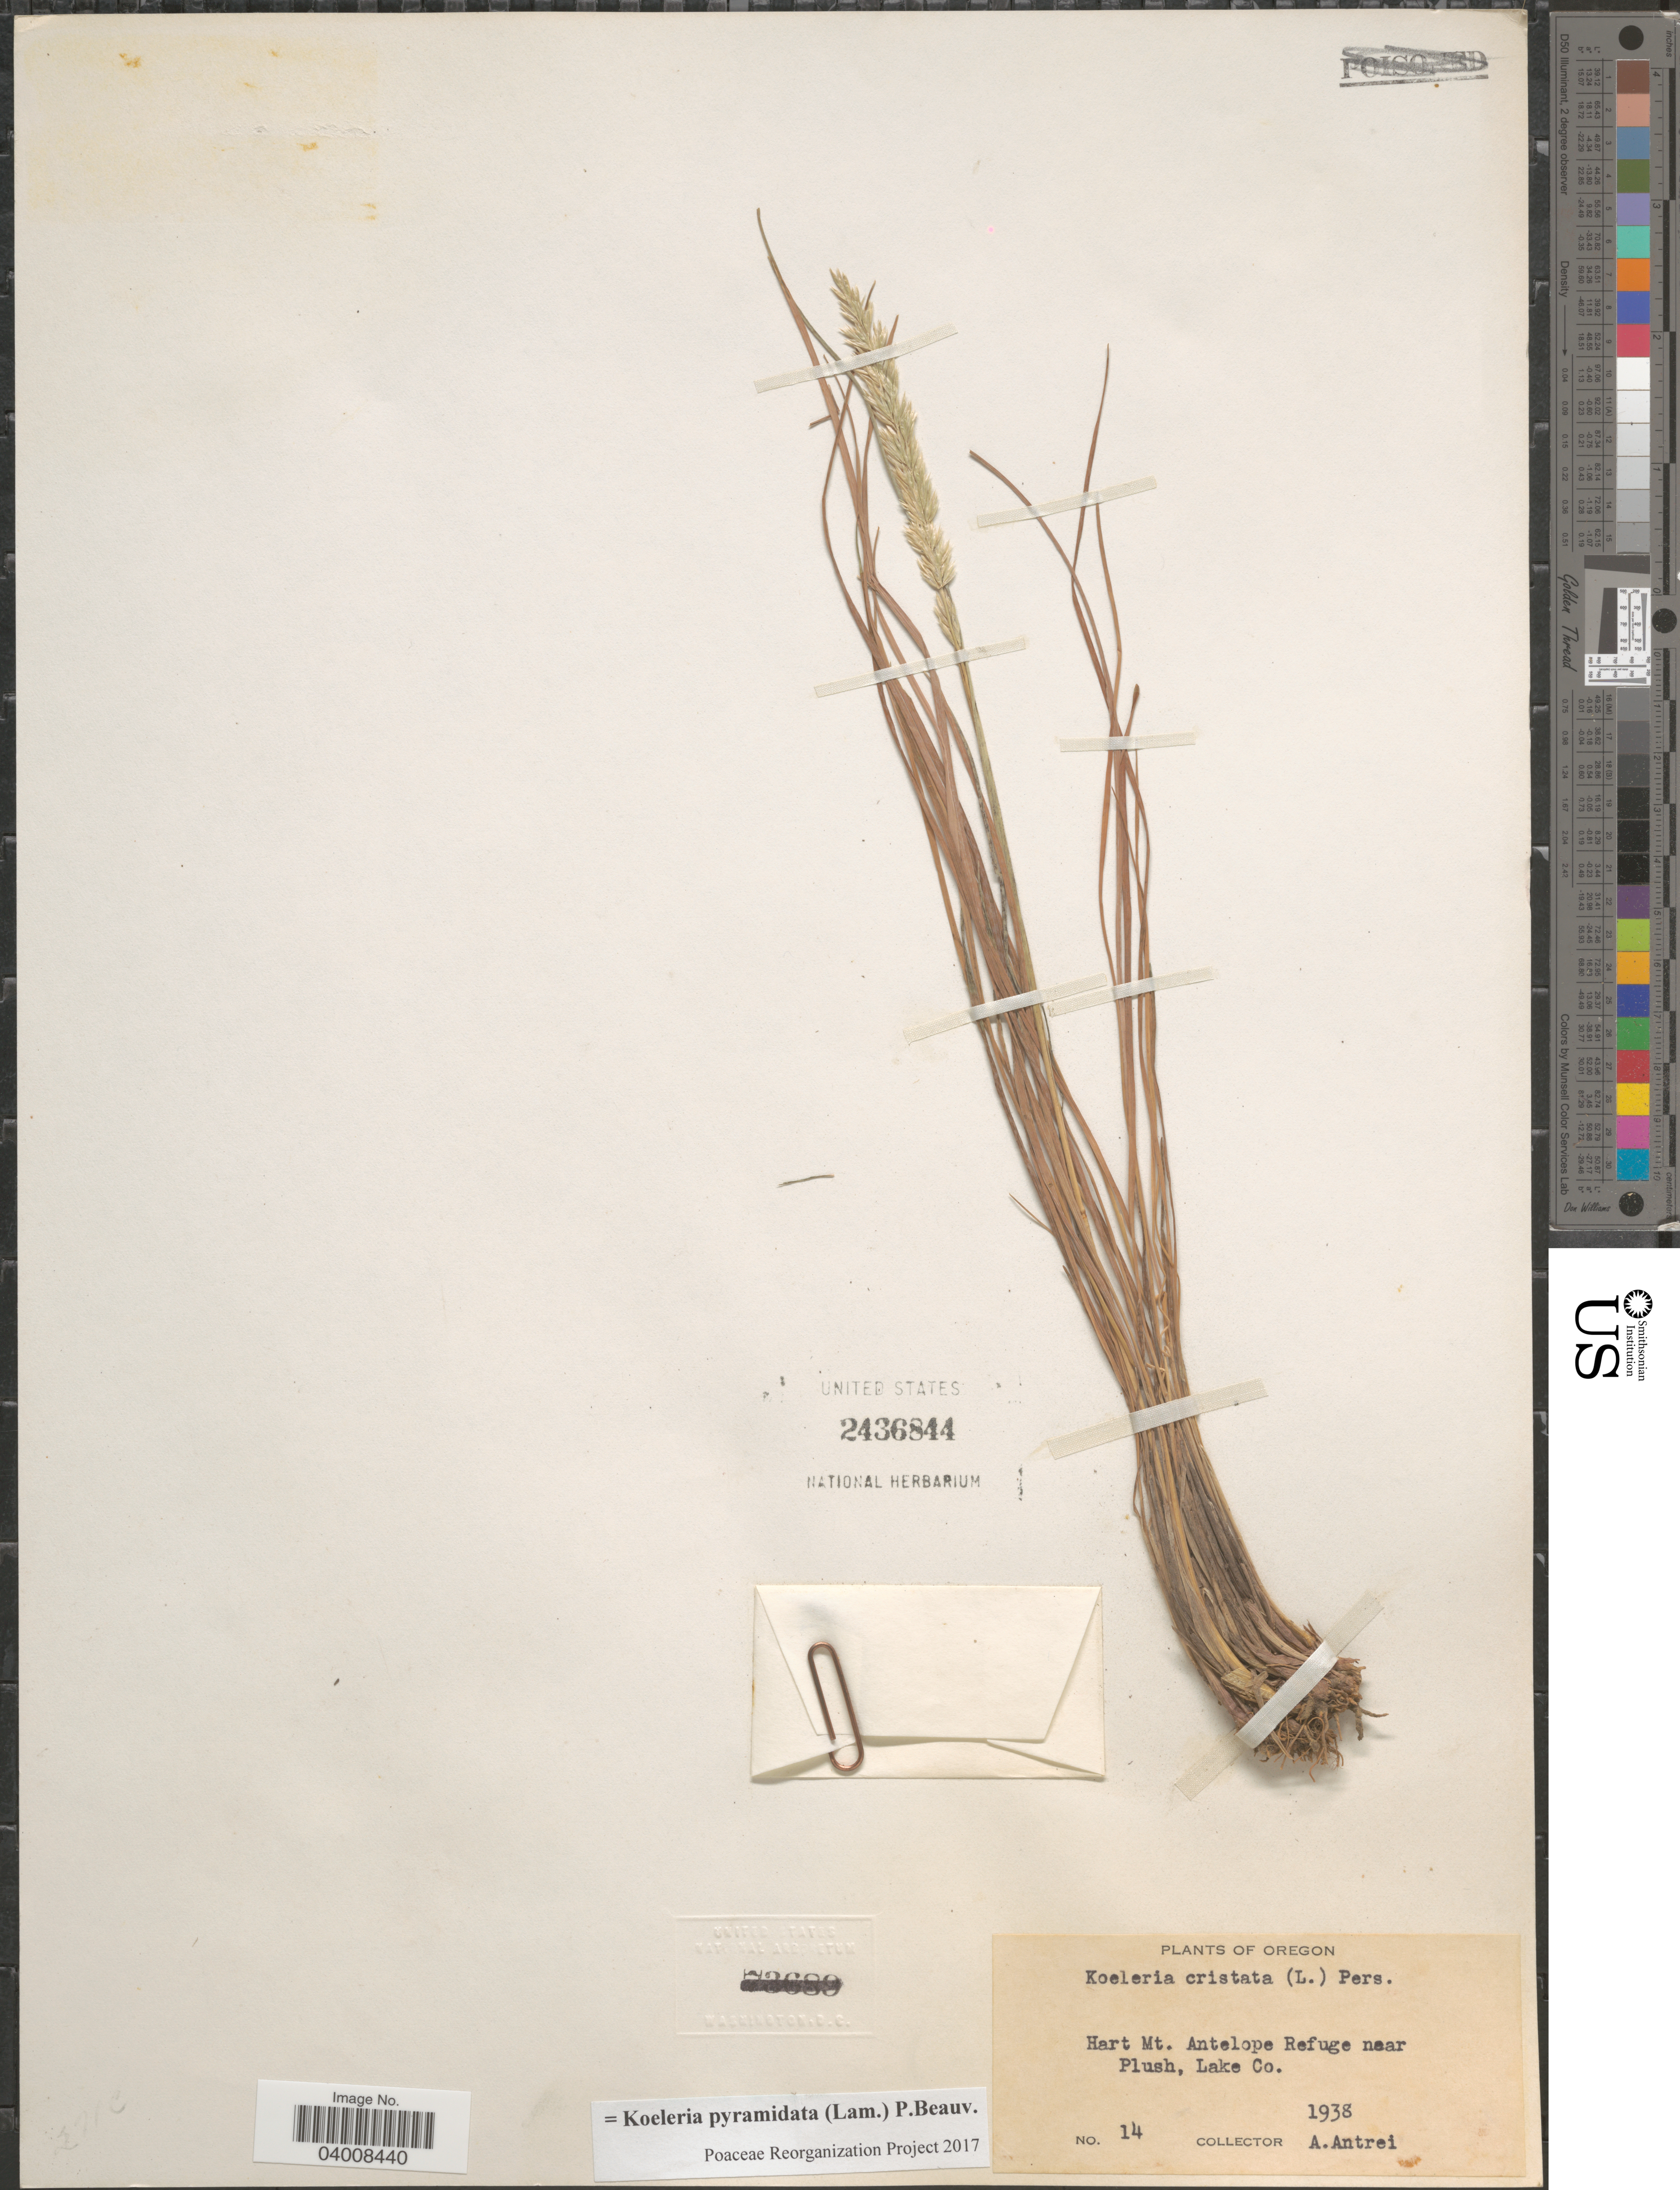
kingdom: Plantae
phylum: Tracheophyta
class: Liliopsida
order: Poales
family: Poaceae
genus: Koeleria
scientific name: Koeleria pyramidata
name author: (Lam.) P. Beauv.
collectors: A. Antrei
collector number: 14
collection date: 1938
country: United States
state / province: Oregon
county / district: Lake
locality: Hart Mt. Antelope Refuge near Plush, Lake Co.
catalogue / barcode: US 2436844